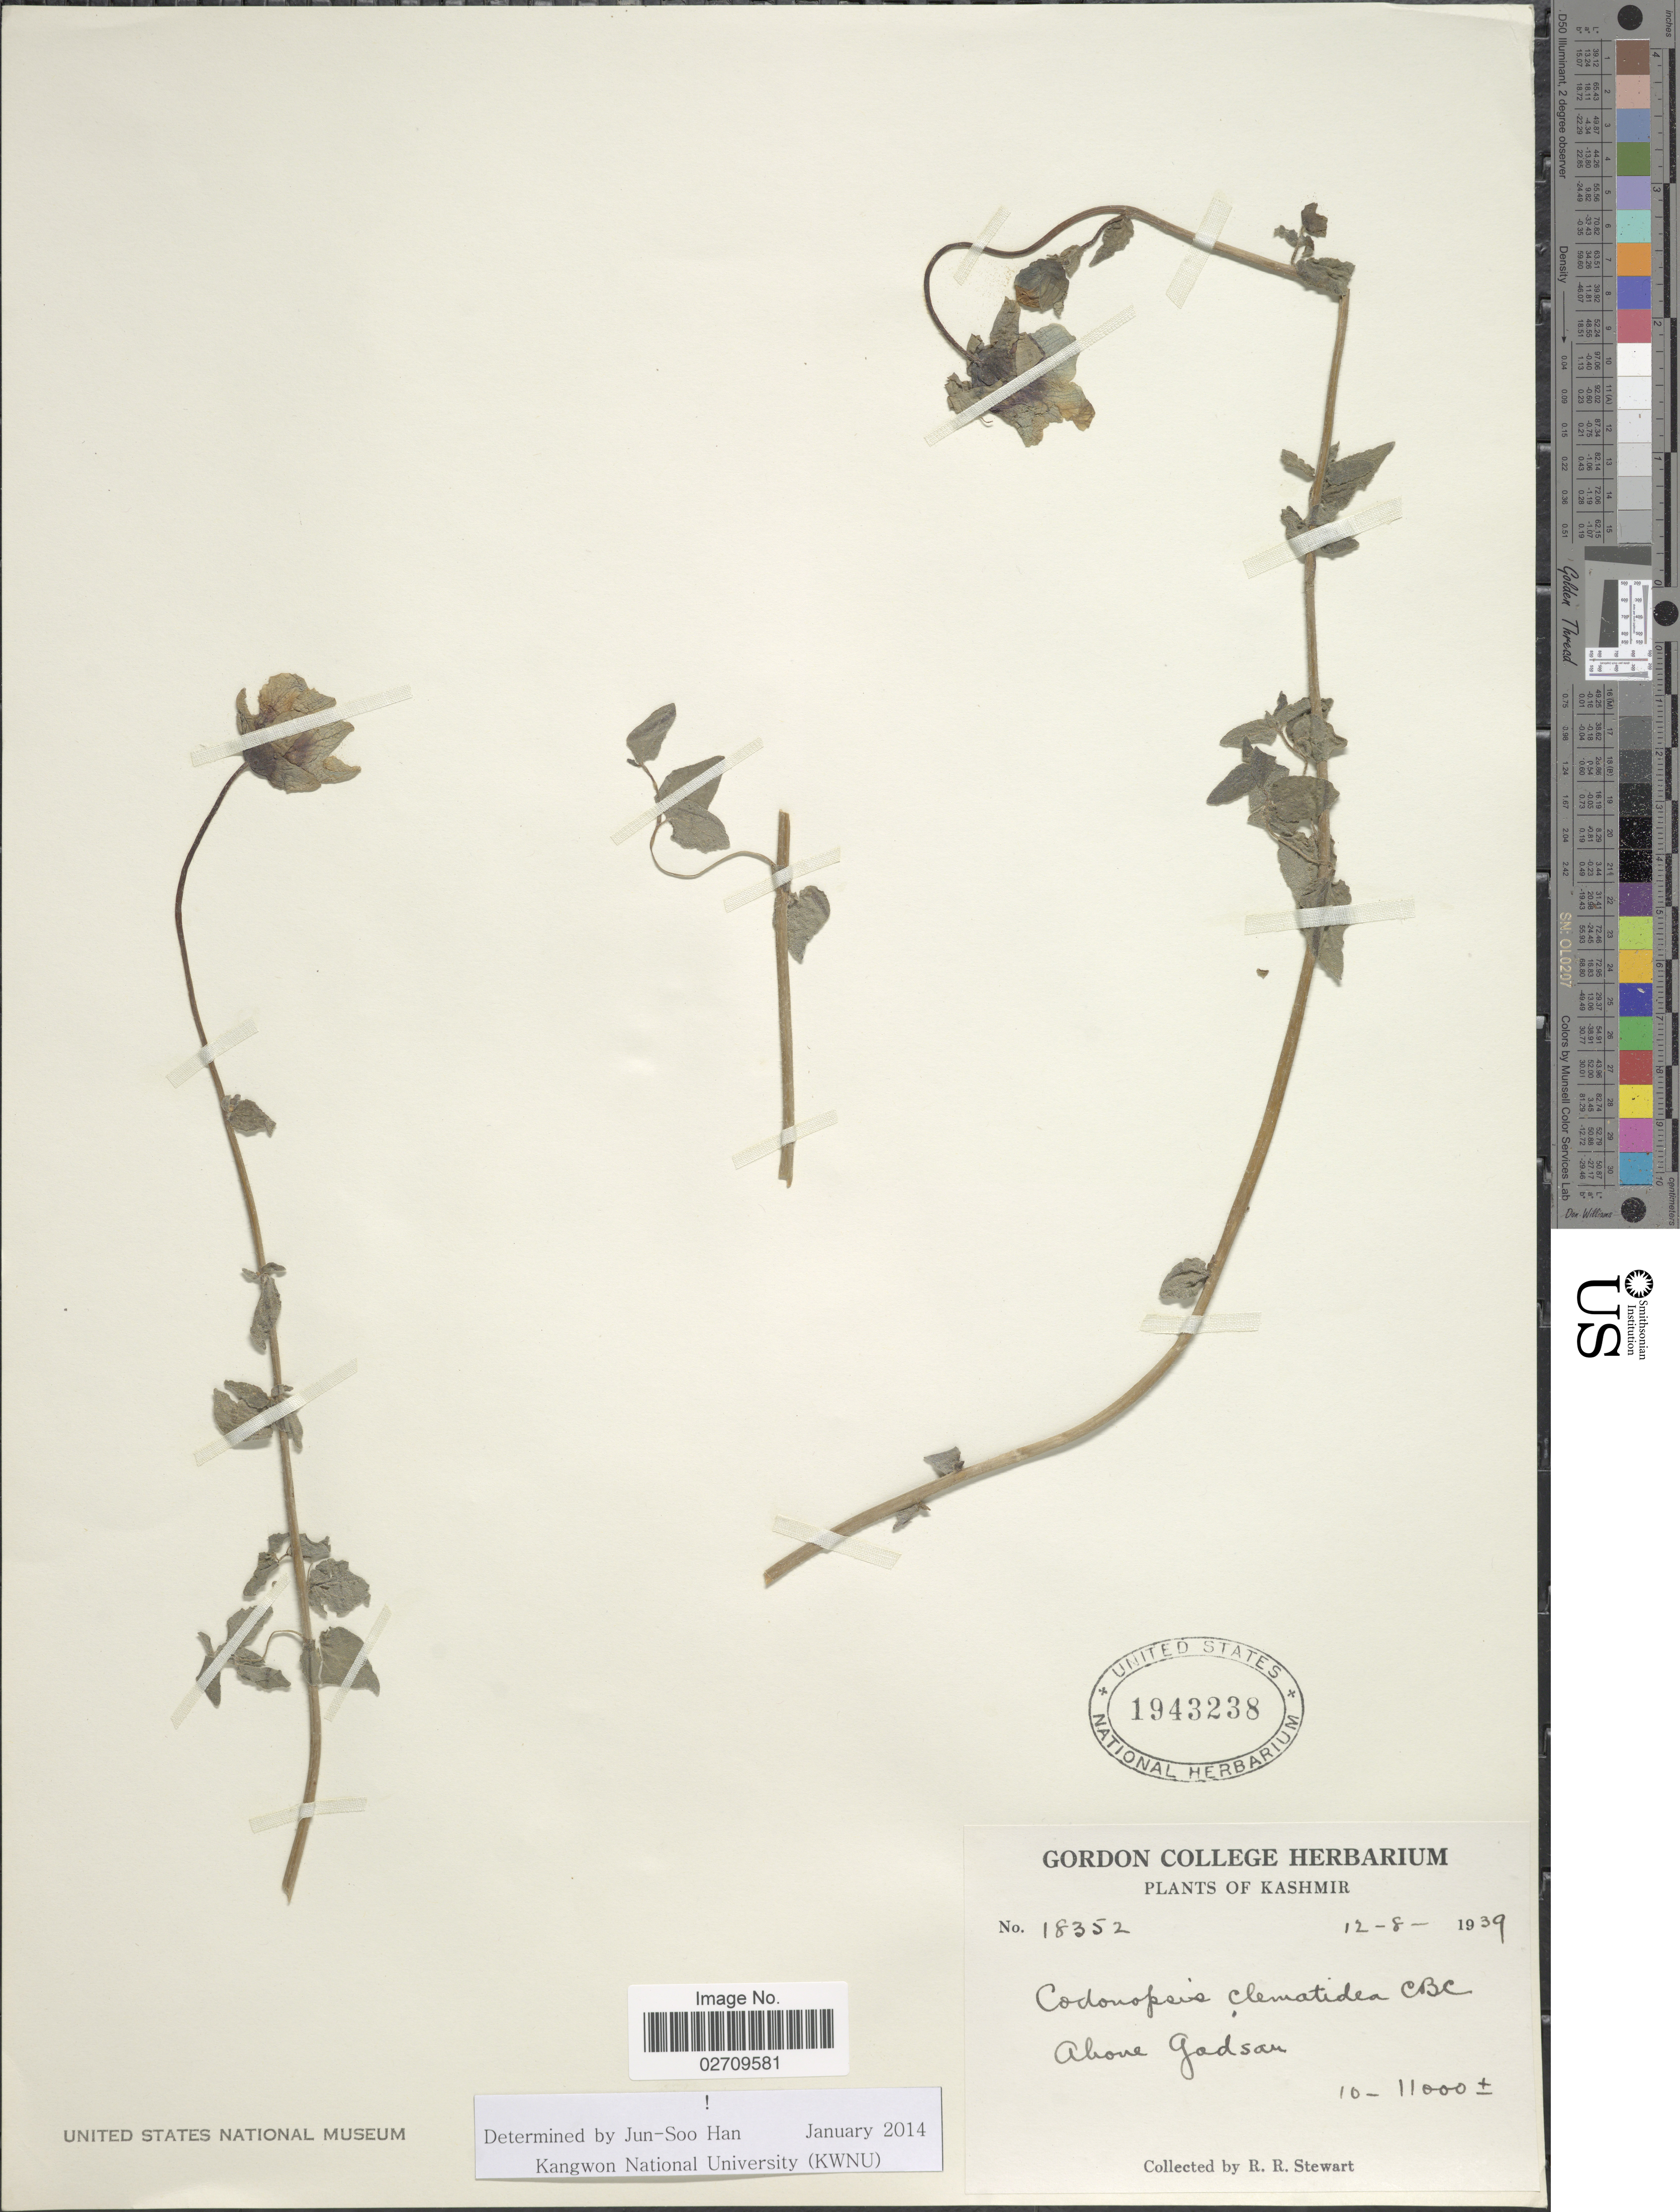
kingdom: Plantae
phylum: Tracheophyta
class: Magnoliopsida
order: Asterales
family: Campanulaceae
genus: Codonopsis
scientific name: Codonopsis clematidea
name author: (Schrenk) C.B. Clarke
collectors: R. R. Stewart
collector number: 18352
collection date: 1939-08-12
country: Pakistan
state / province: Azad Kashmir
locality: Kashmir, Above Gadsar.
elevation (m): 3048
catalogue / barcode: US 1943238